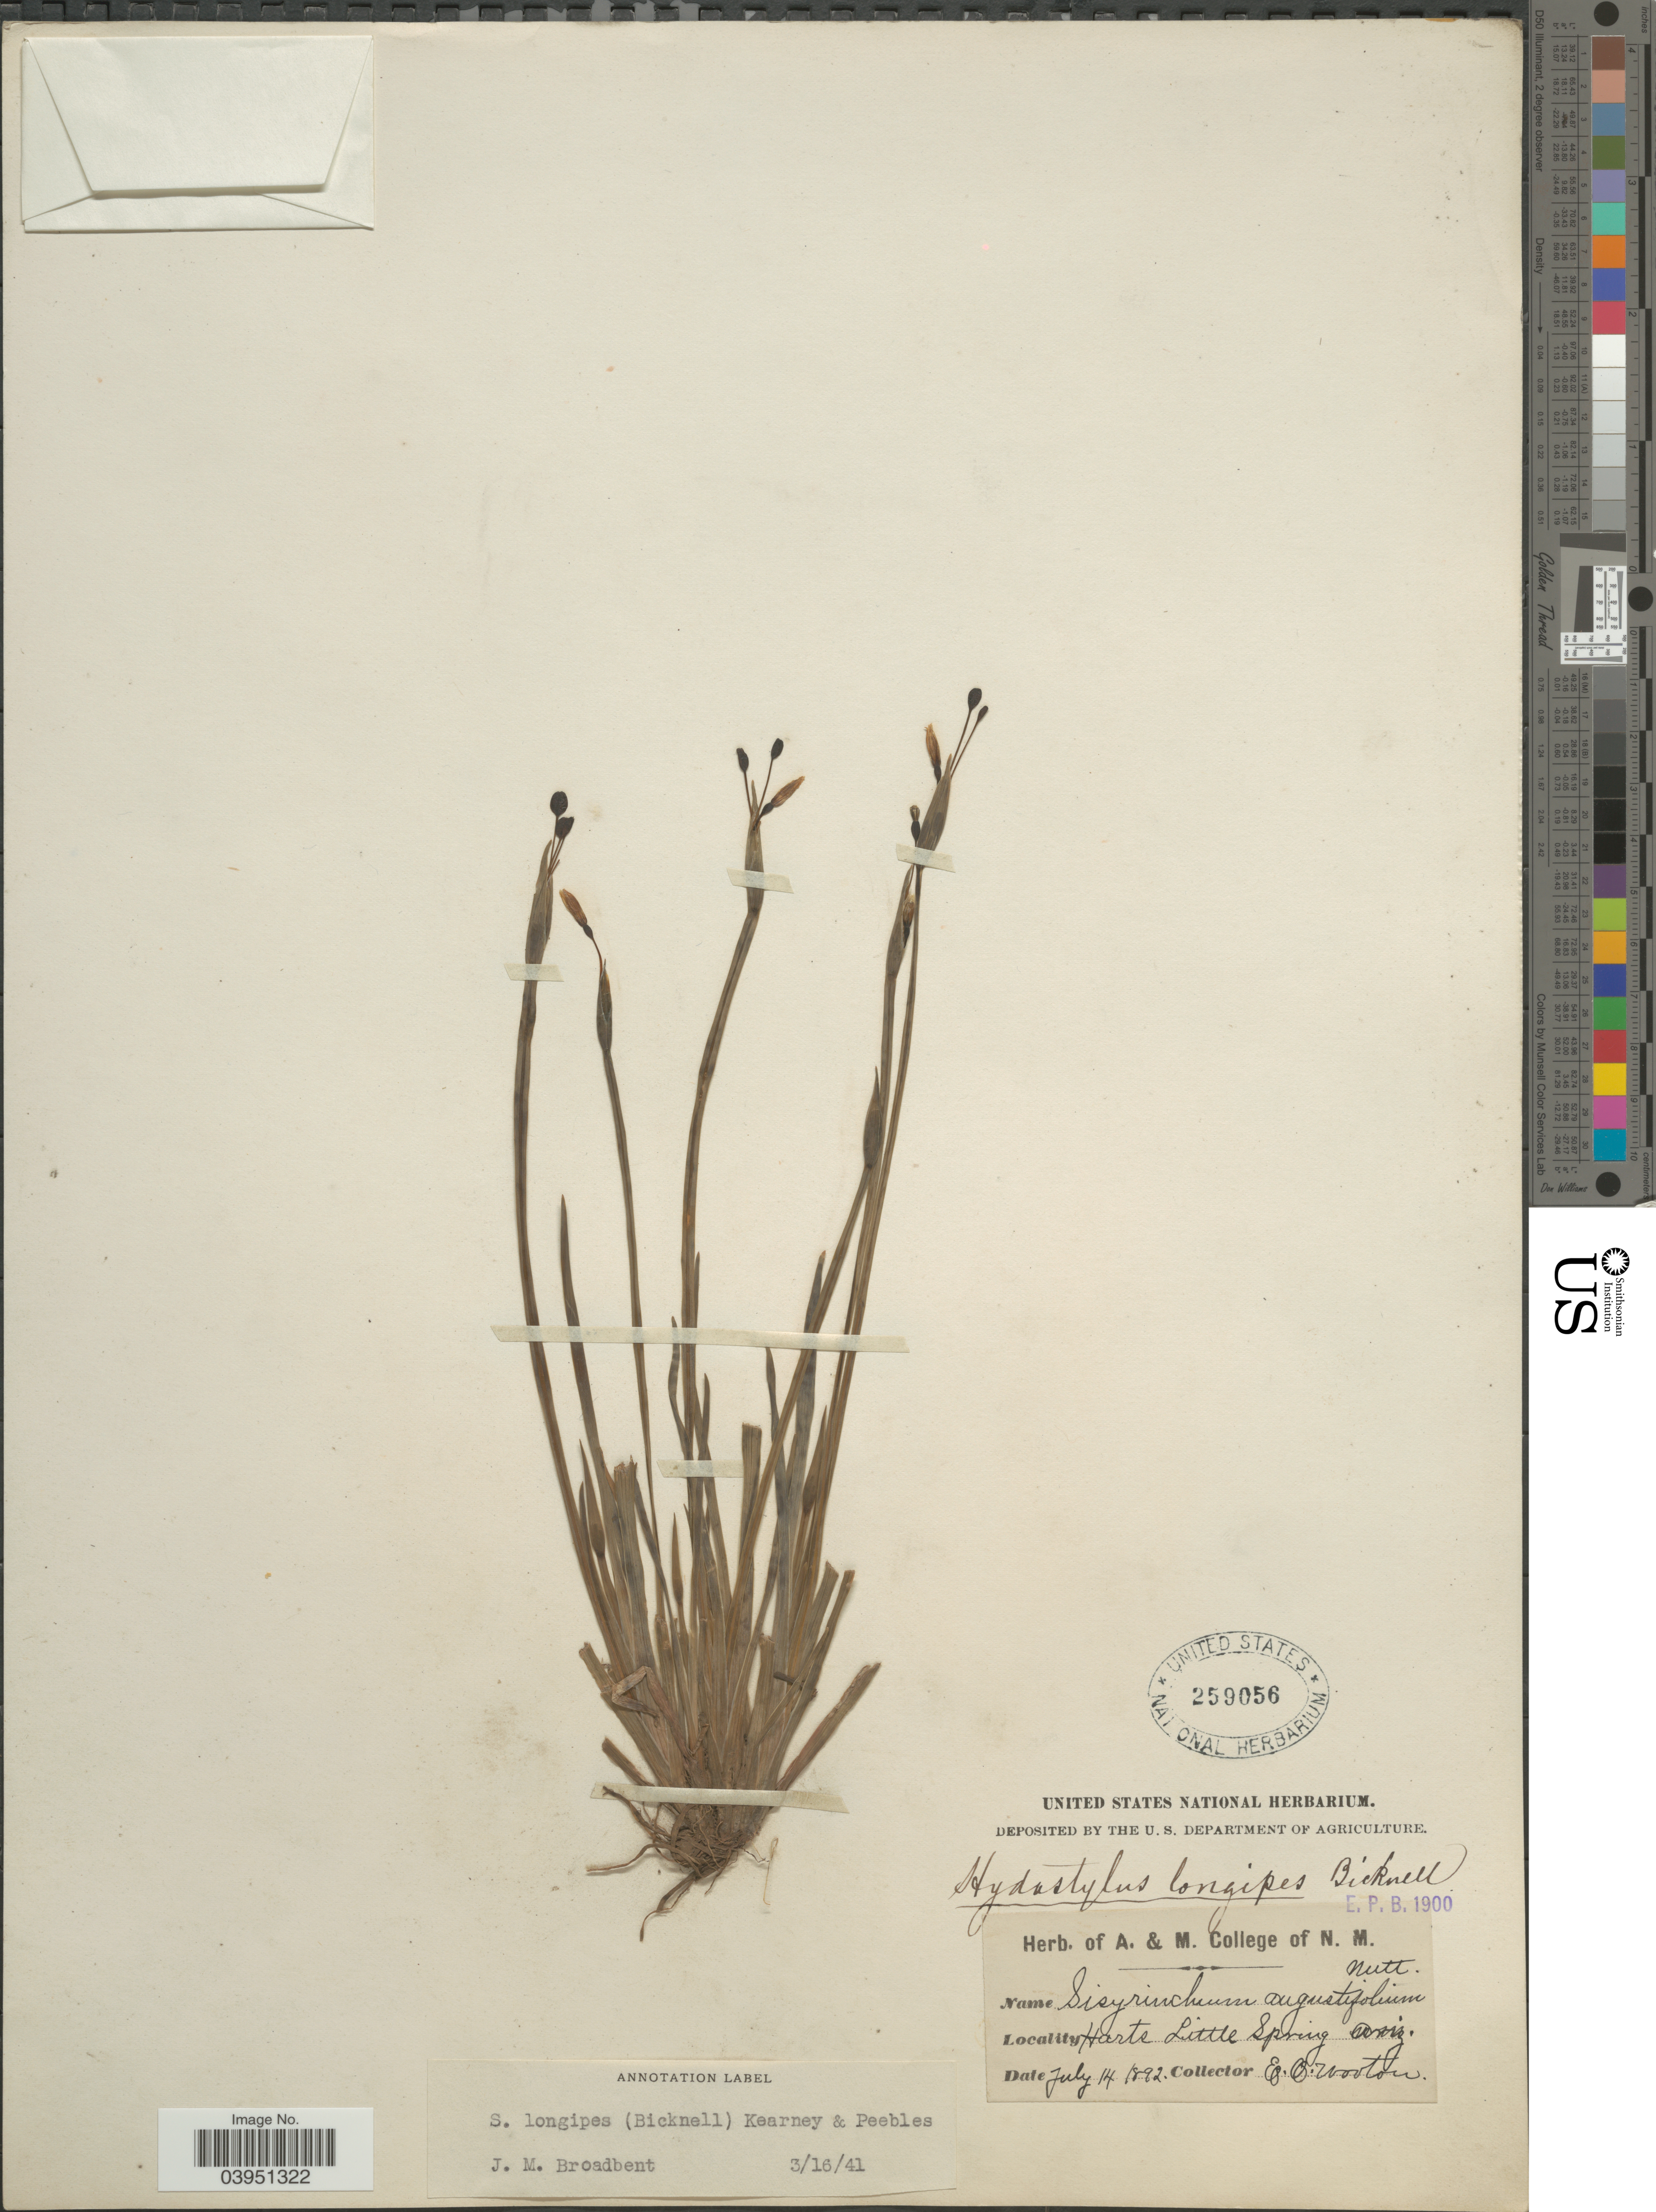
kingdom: Plantae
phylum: Tracheophyta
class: Liliopsida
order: Asparagales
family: Iridaceae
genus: Sisyrinchium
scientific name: Sisyrinchium longipes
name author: (E.P. Bicknell) Kearney & Peebles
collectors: E. O. Wooton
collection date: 1892-07-14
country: United States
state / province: Arizona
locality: Harts Little Spring.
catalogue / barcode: US 259056